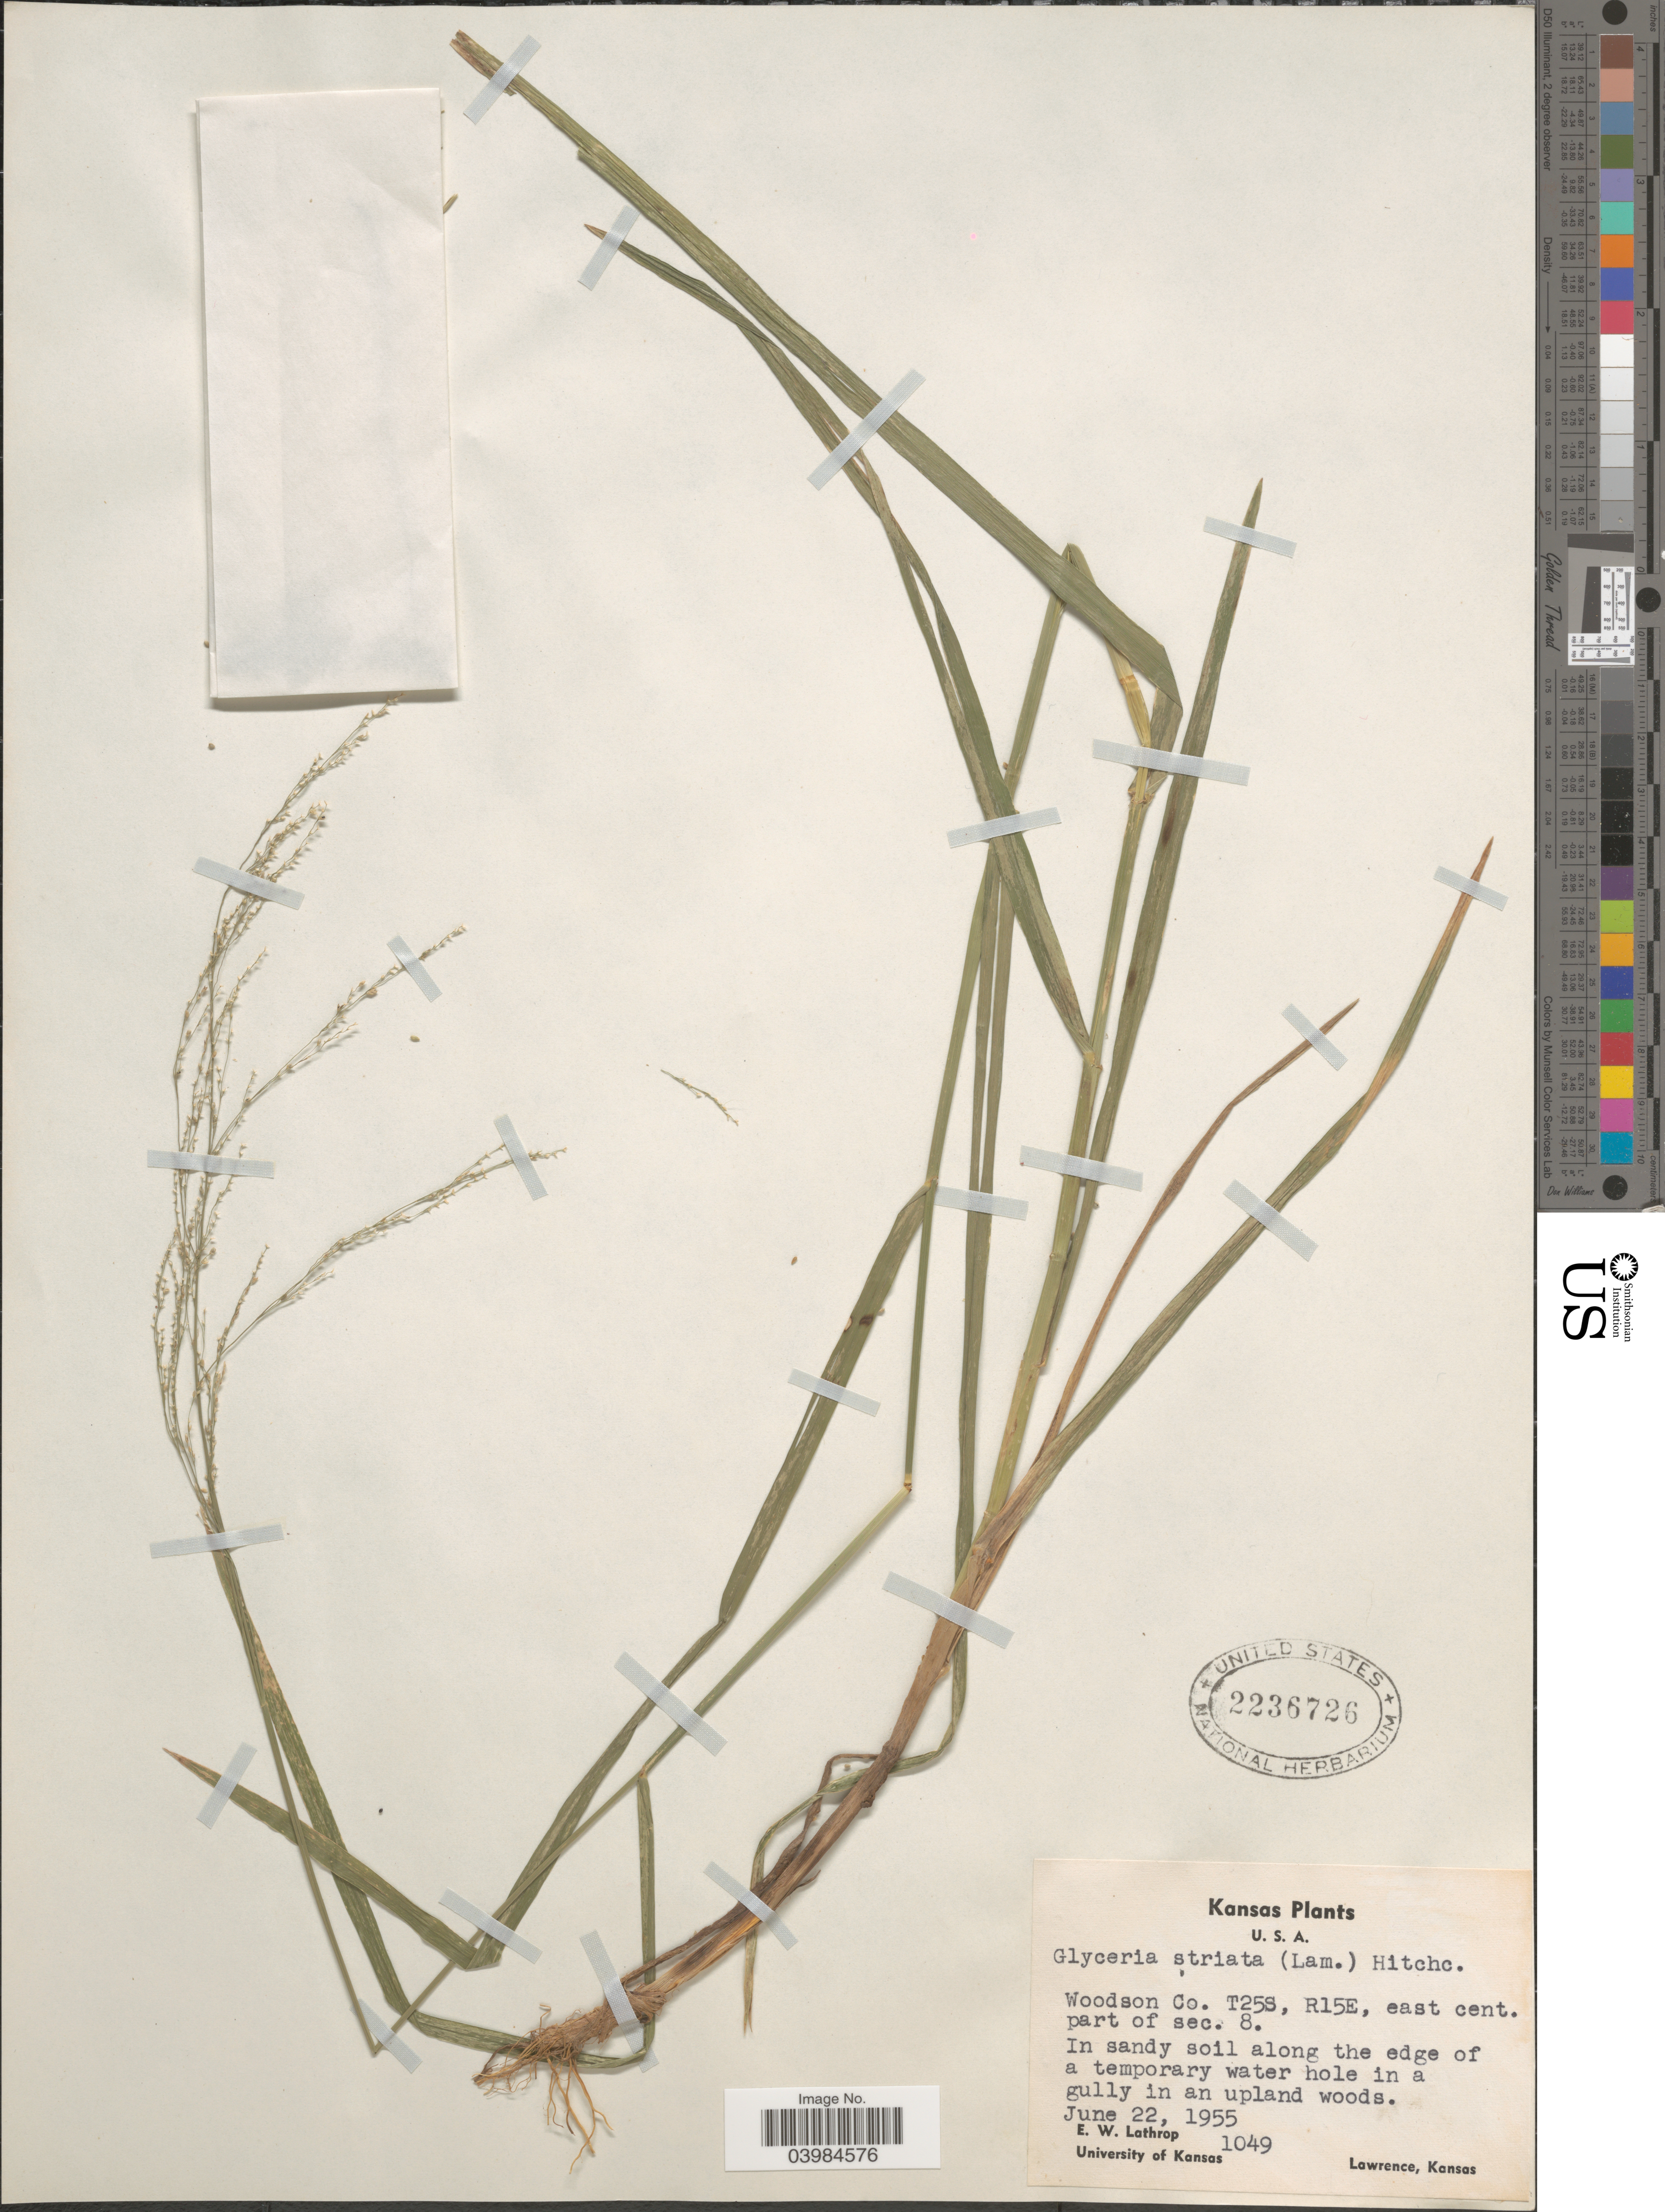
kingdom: Plantae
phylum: Tracheophyta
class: Liliopsida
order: Poales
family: Poaceae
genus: Glyceria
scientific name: Glyceria striata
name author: (Lam.) Hitchc.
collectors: E. W. Lathrop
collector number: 1049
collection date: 1955-06-22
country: United States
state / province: Kansas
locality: Woodson Co. T25S, R15E, east cent. part of sec. 8. In sandy soil along the edge of a temporary water hole in a gully in an upland woods.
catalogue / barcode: US 2236726